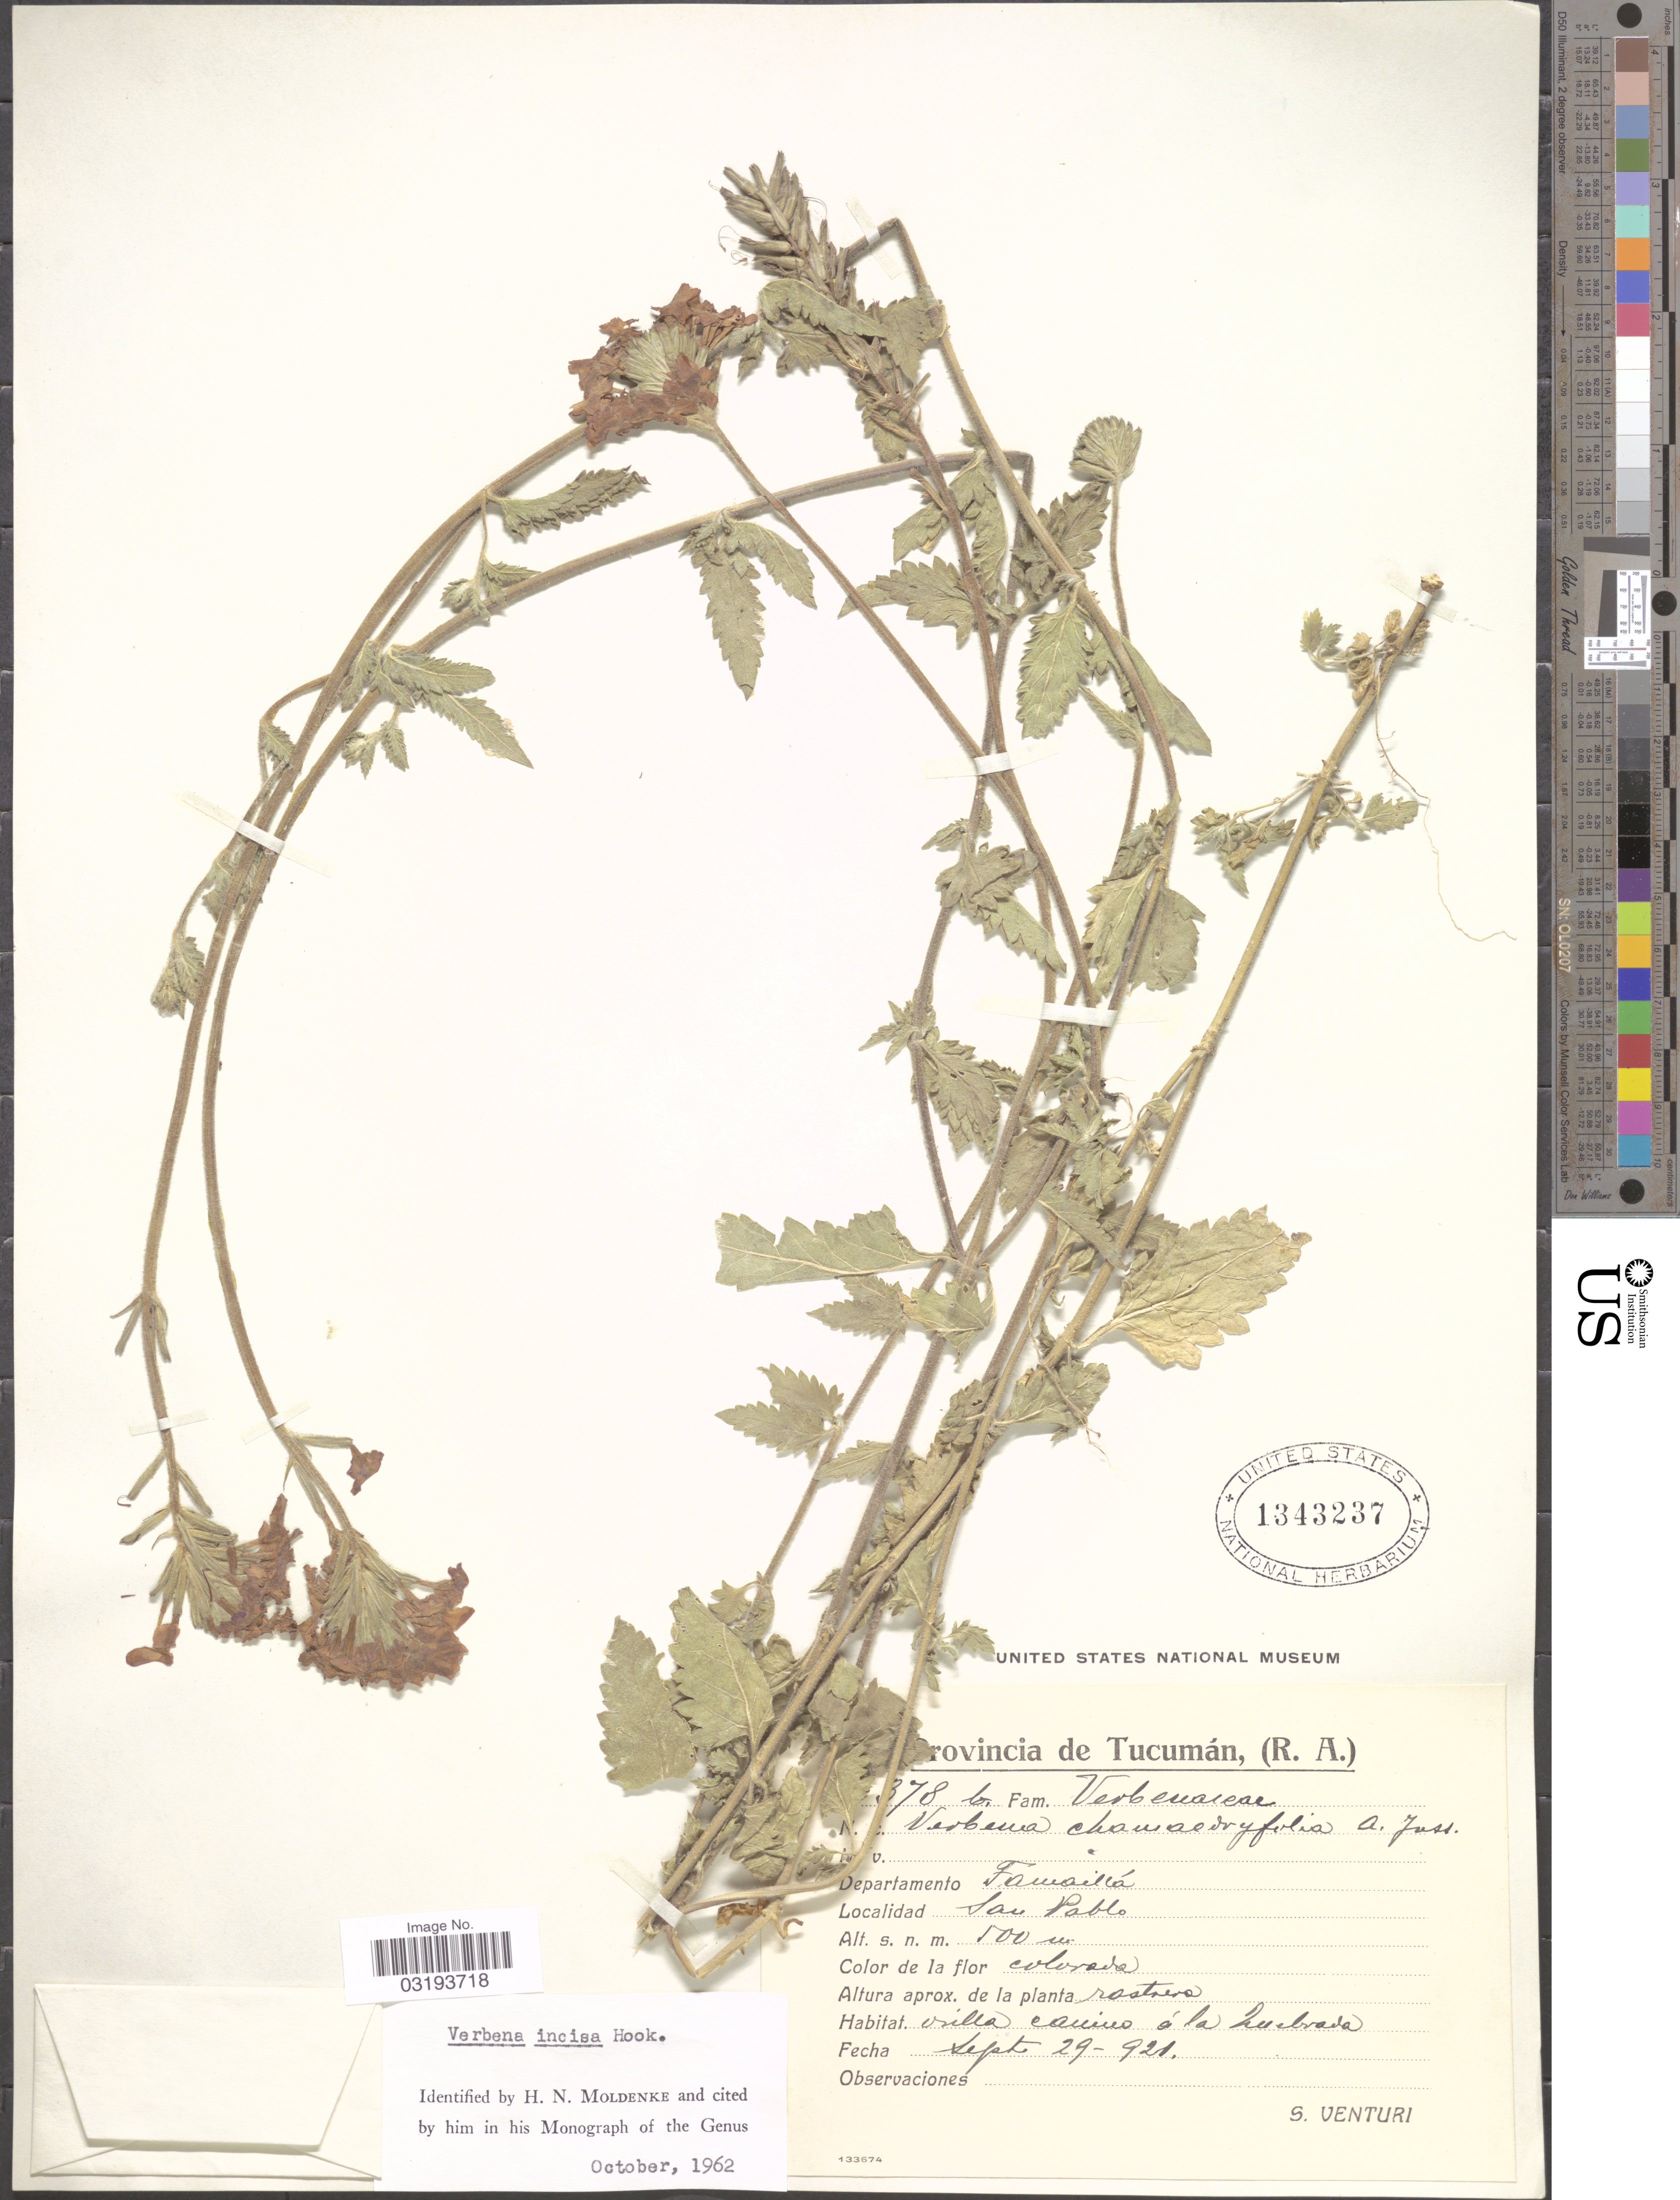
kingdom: Plantae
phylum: Tracheophyta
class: Magnoliopsida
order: Lamiales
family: Verbenaceae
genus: Verbena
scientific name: Verbena incisa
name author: Hook.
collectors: S. Venturi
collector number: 378b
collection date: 1921-09-29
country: Argentina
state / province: Tucuman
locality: Famaillá, San Pablo.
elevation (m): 500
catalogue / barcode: US 1343237